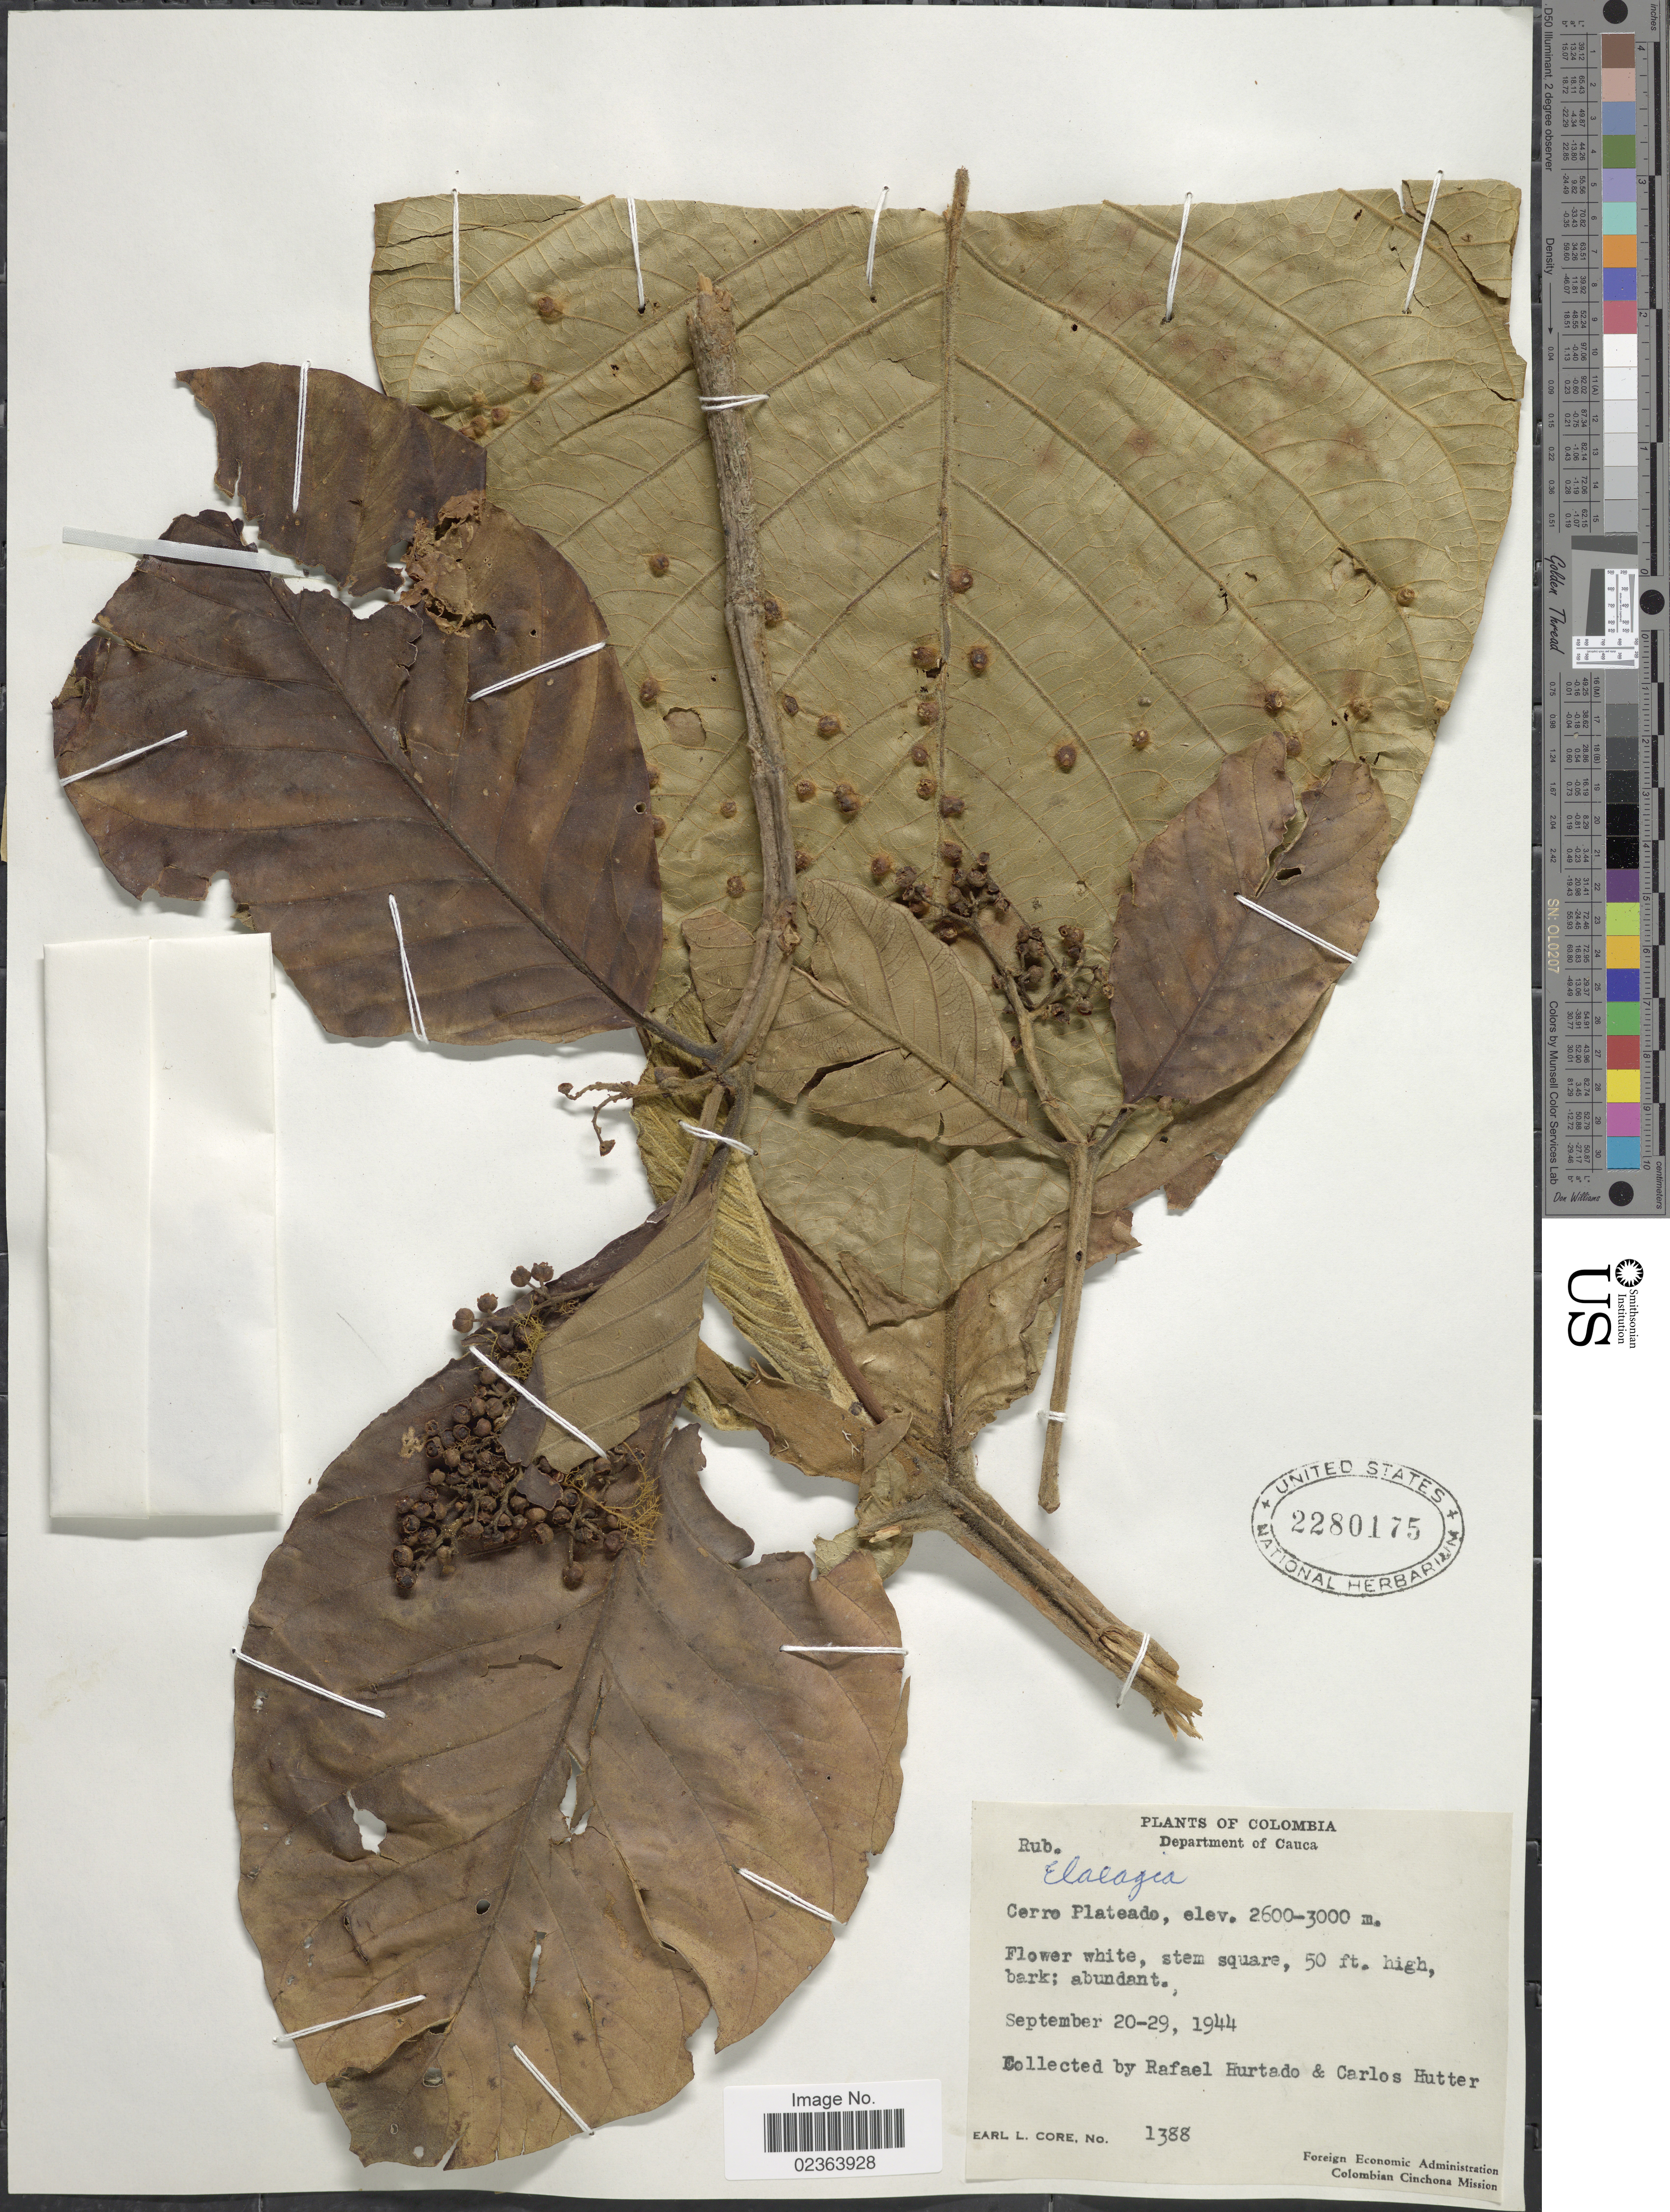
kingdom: Plantae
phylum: Tracheophyta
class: Magnoliopsida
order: Gentianales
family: Rubiaceae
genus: Elaeagia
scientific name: Elaeagia sp.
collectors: R. Hurtado, C. Hutter & E. L. Core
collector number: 1388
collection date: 1944-09-20/1944-09-29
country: Colombia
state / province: Cauca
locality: Department of Cauca, Cerro Plateado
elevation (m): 2600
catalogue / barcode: US 2280175